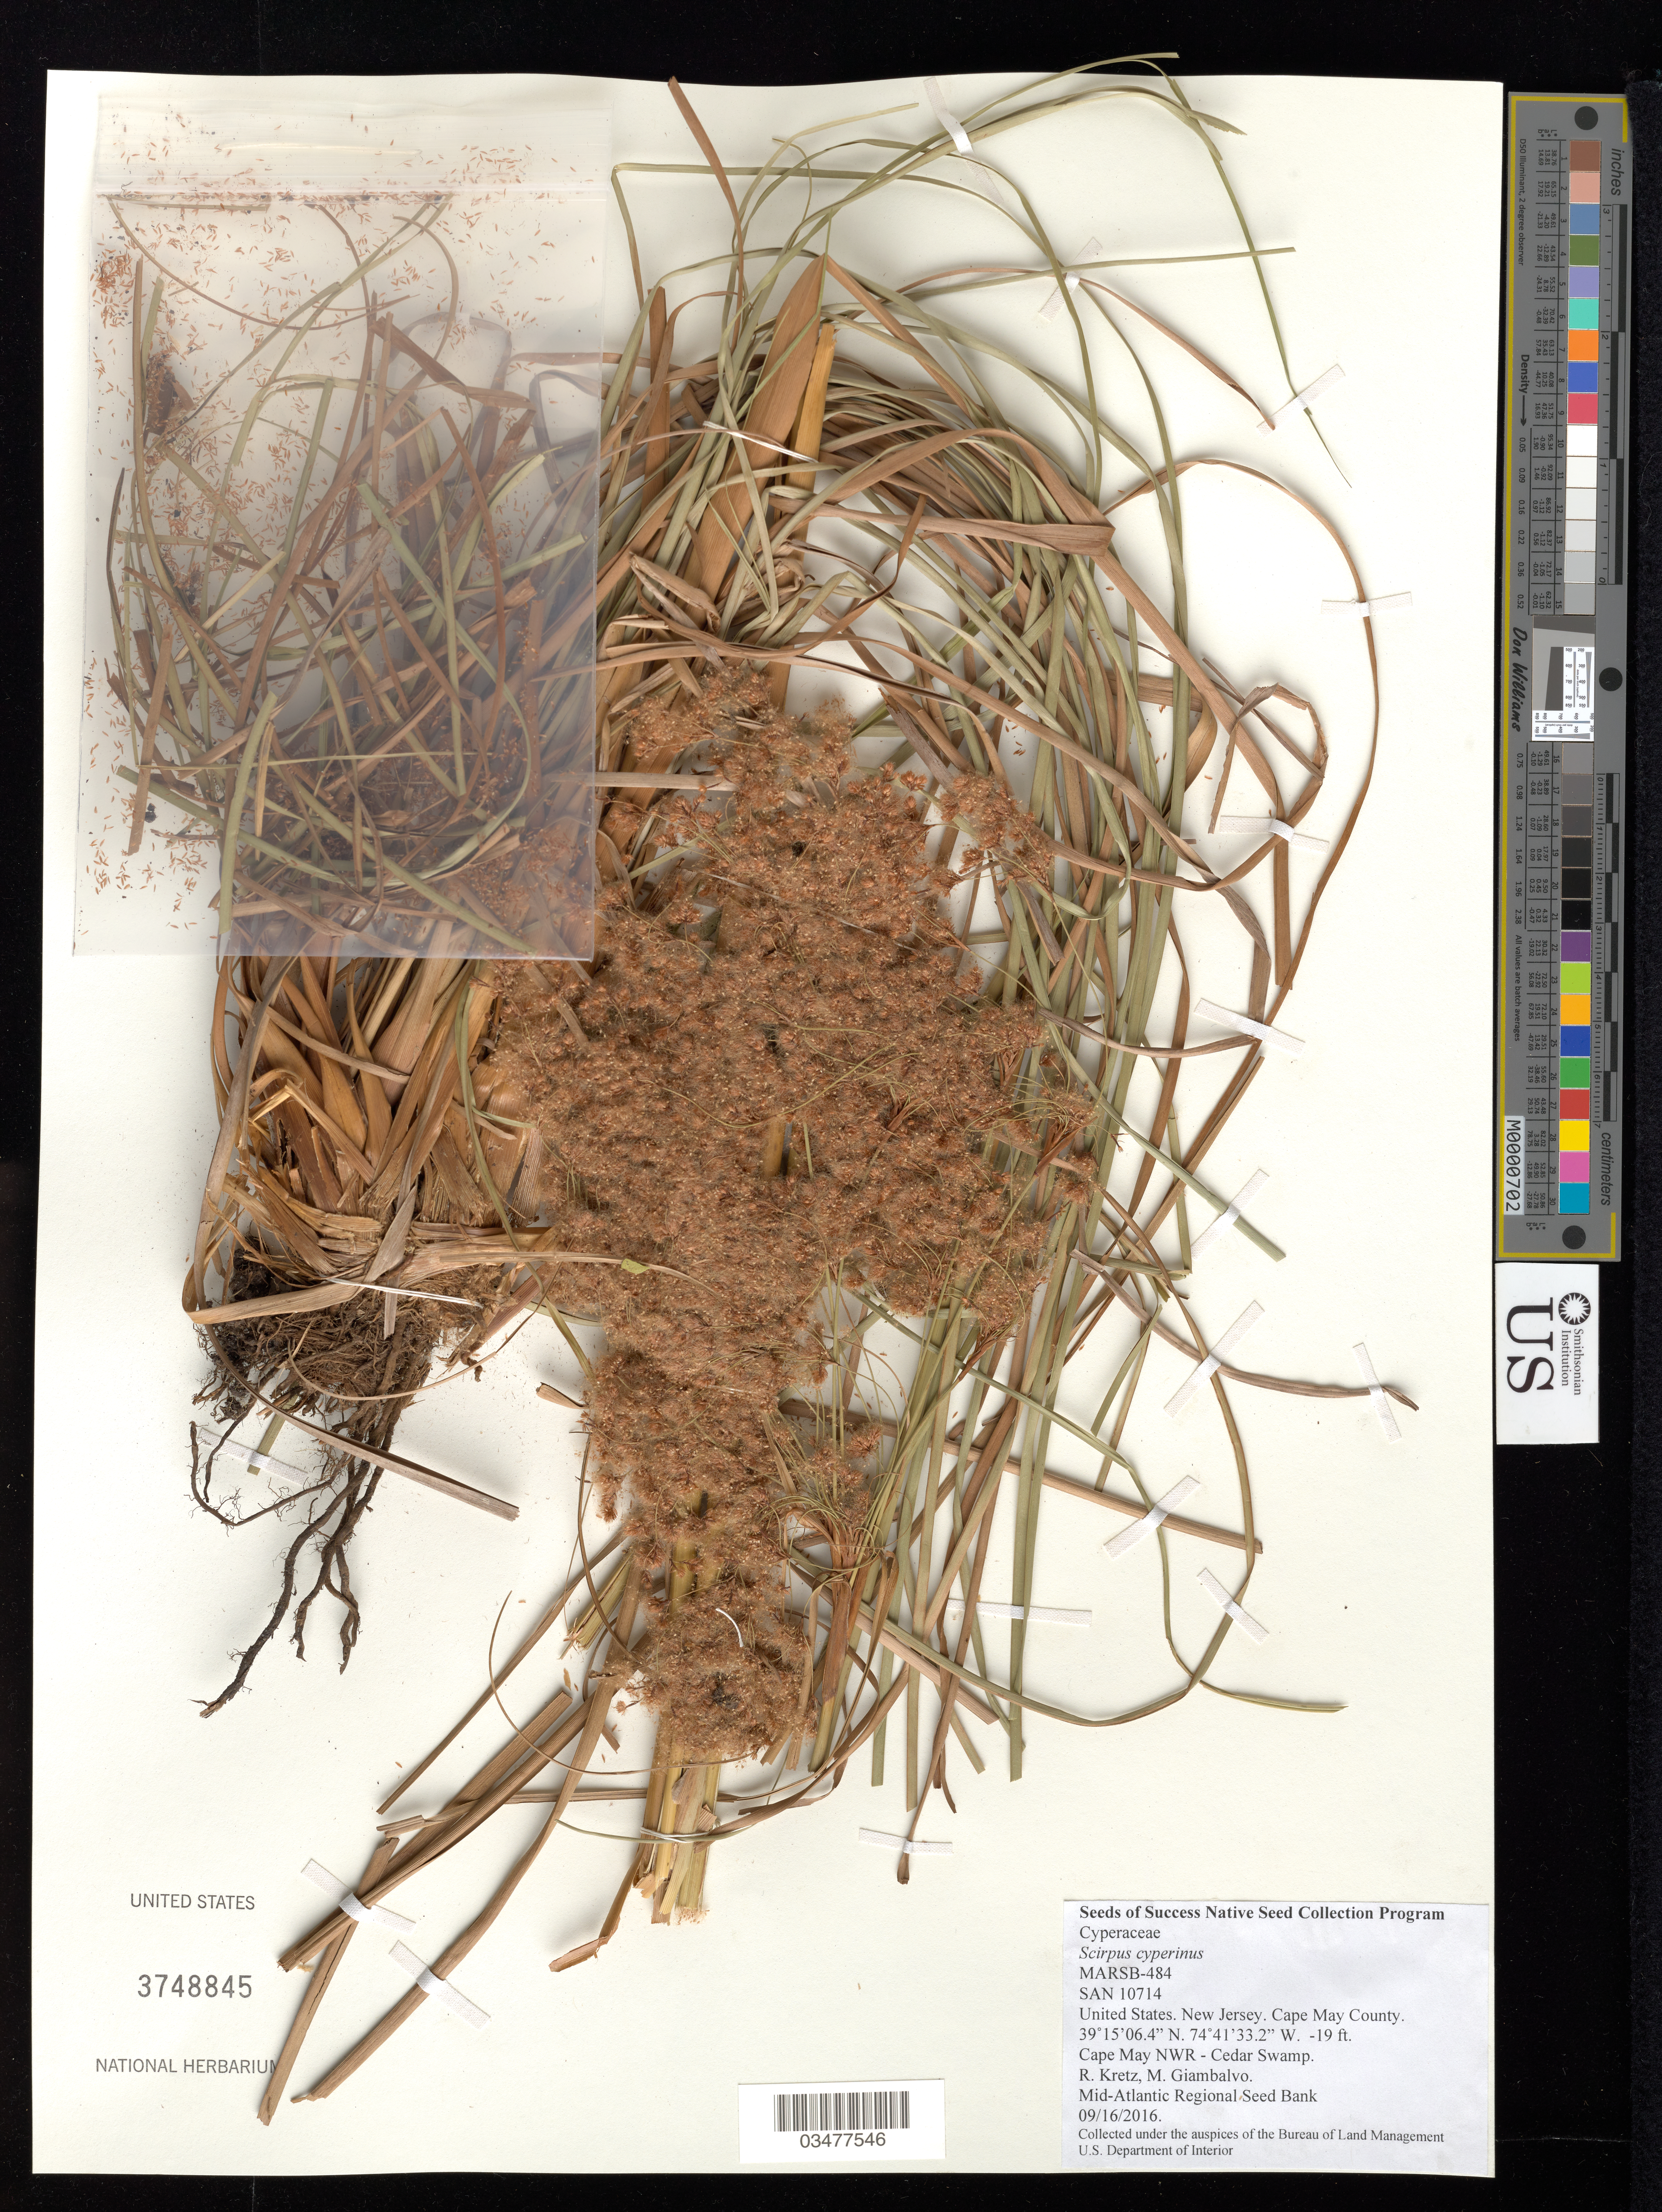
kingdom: Plantae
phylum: Tracheophyta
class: Liliopsida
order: Poales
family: Cyperaceae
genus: Scirpus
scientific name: Scirpus cyperinus (L.) Kunth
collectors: R. Kretz & M. Giambalvo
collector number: MARSB-484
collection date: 2016-09-16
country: United States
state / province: New Jersey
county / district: Cape May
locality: Cape May National Wildlife Refuge, Cedar Swamp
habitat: Freshwater meadow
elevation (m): -6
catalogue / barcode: US 3748845